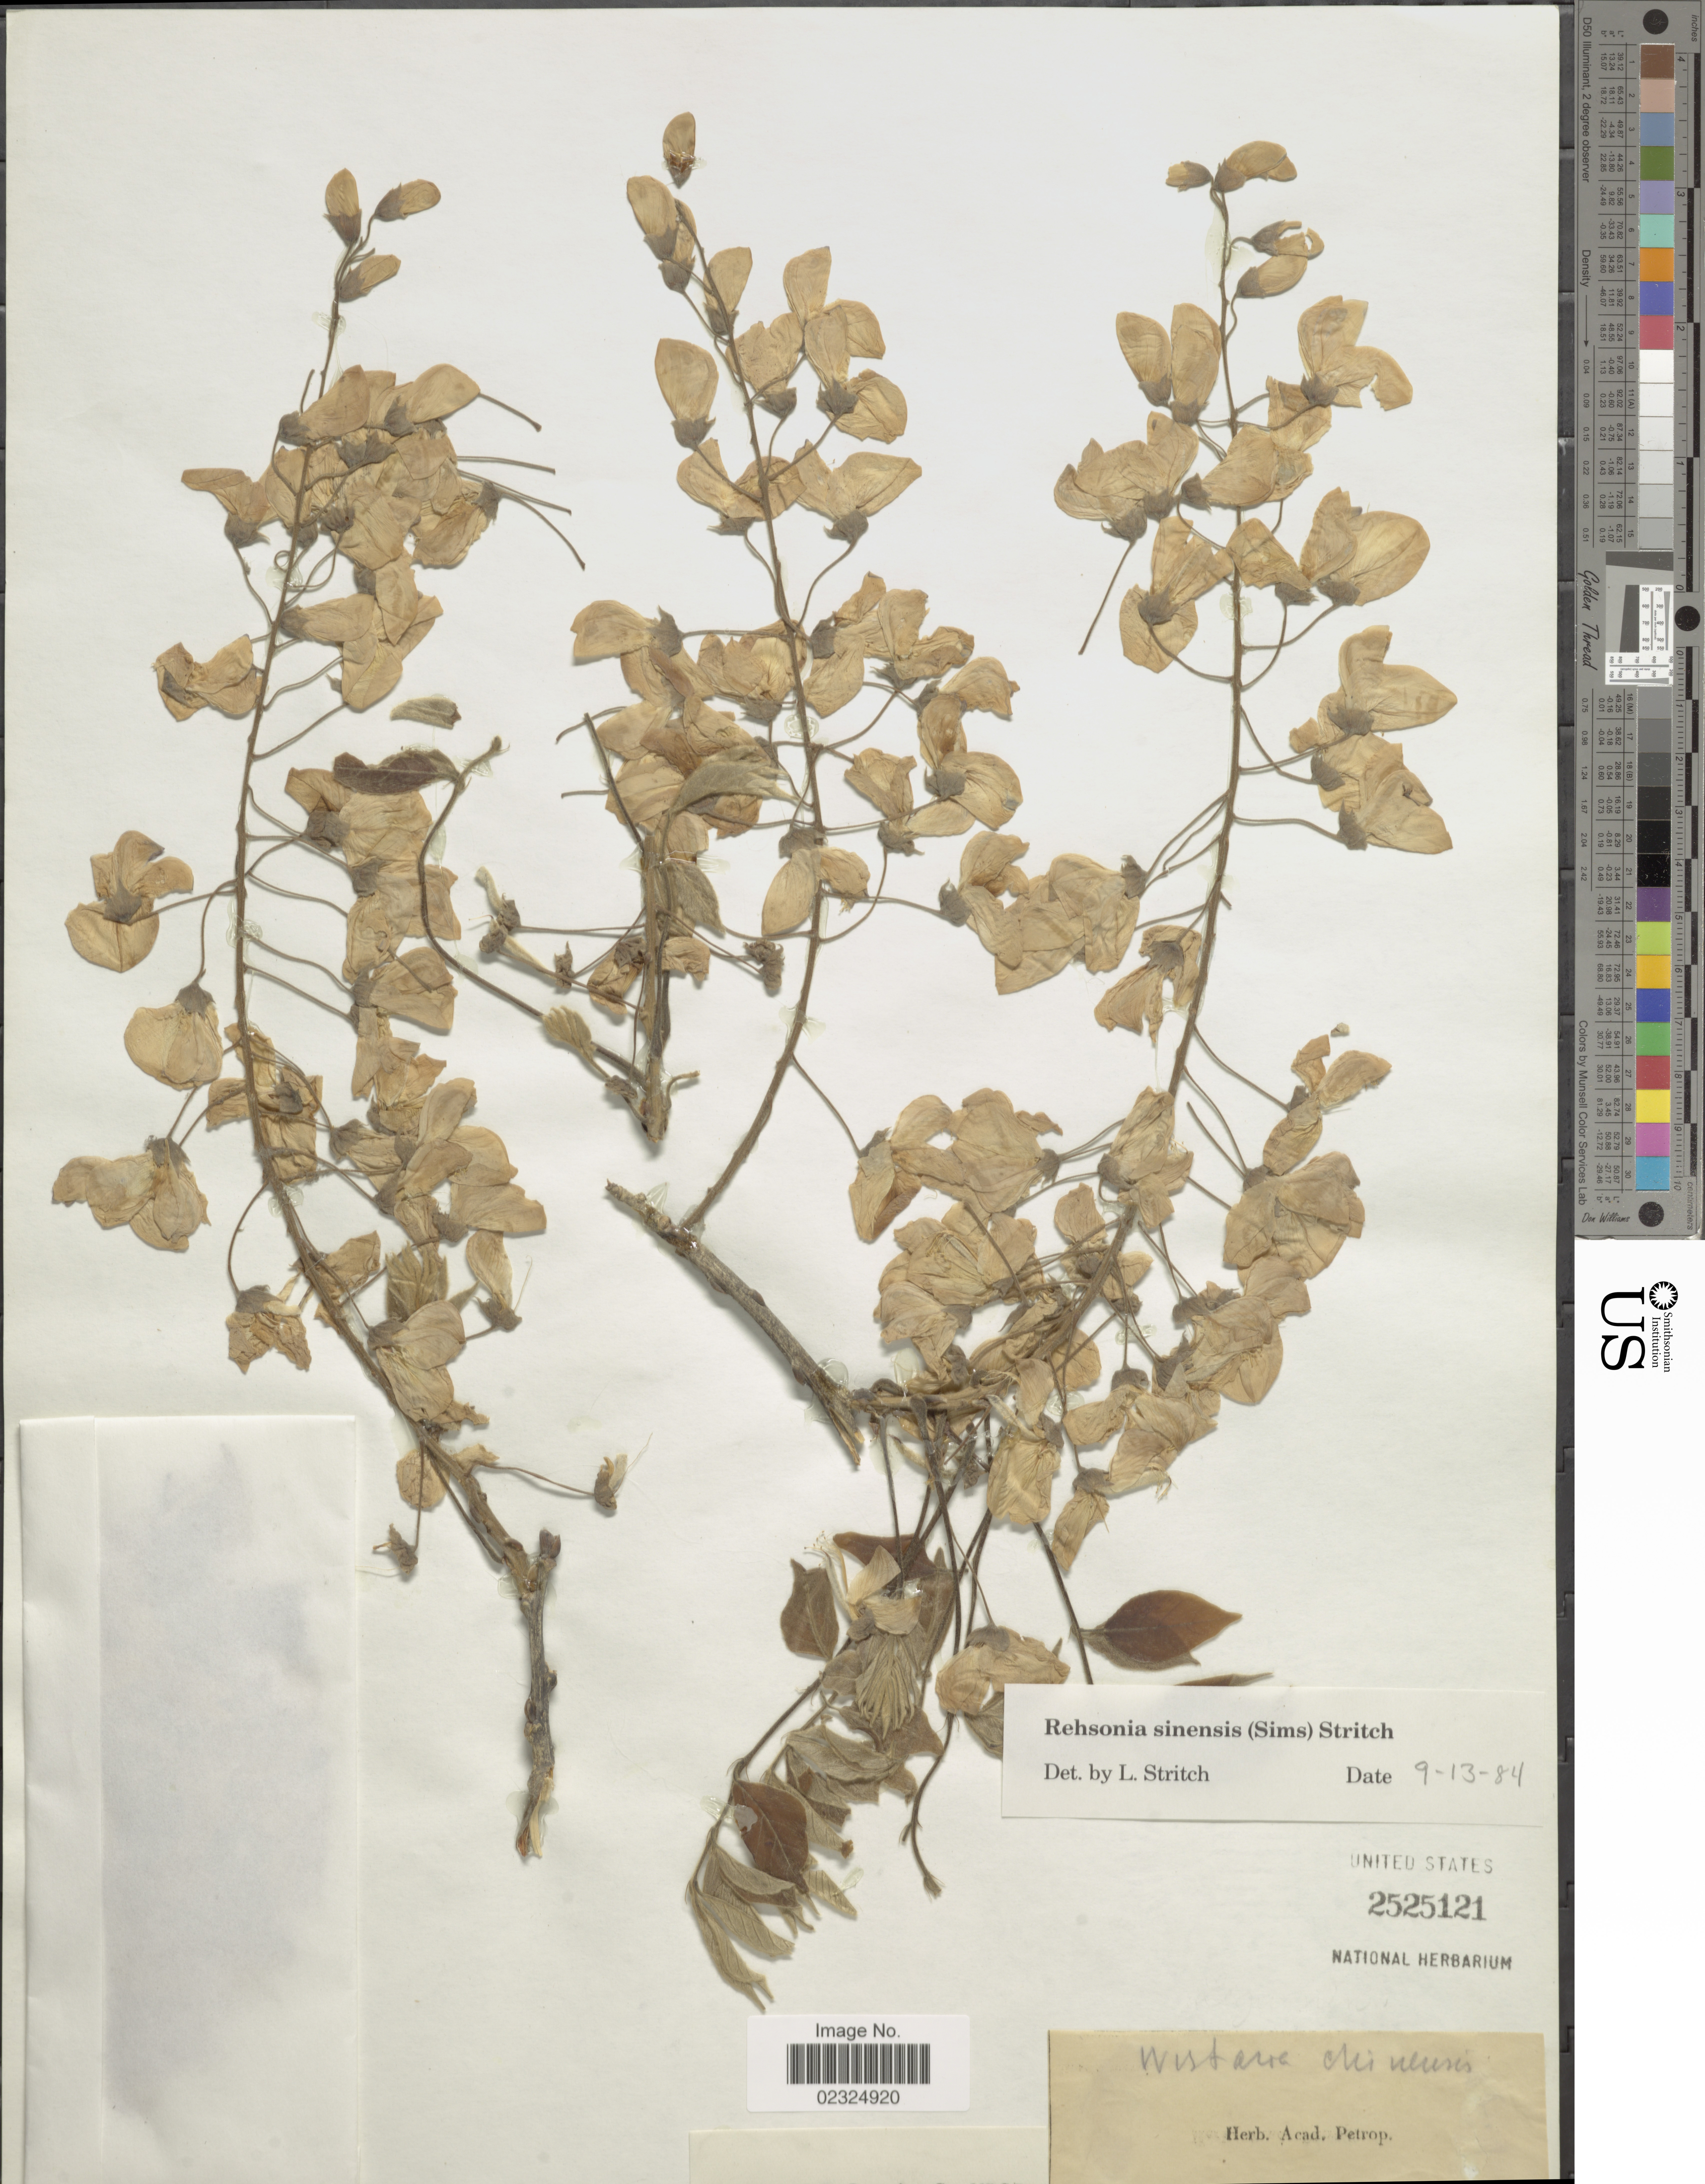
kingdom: Plantae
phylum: Tracheophyta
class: Magnoliopsida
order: Fabales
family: Fabaceae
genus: Wisteria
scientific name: Wisteria sinensis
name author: (Sims) DC.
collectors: ex herb. Acad. Petrop.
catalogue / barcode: US 2525121